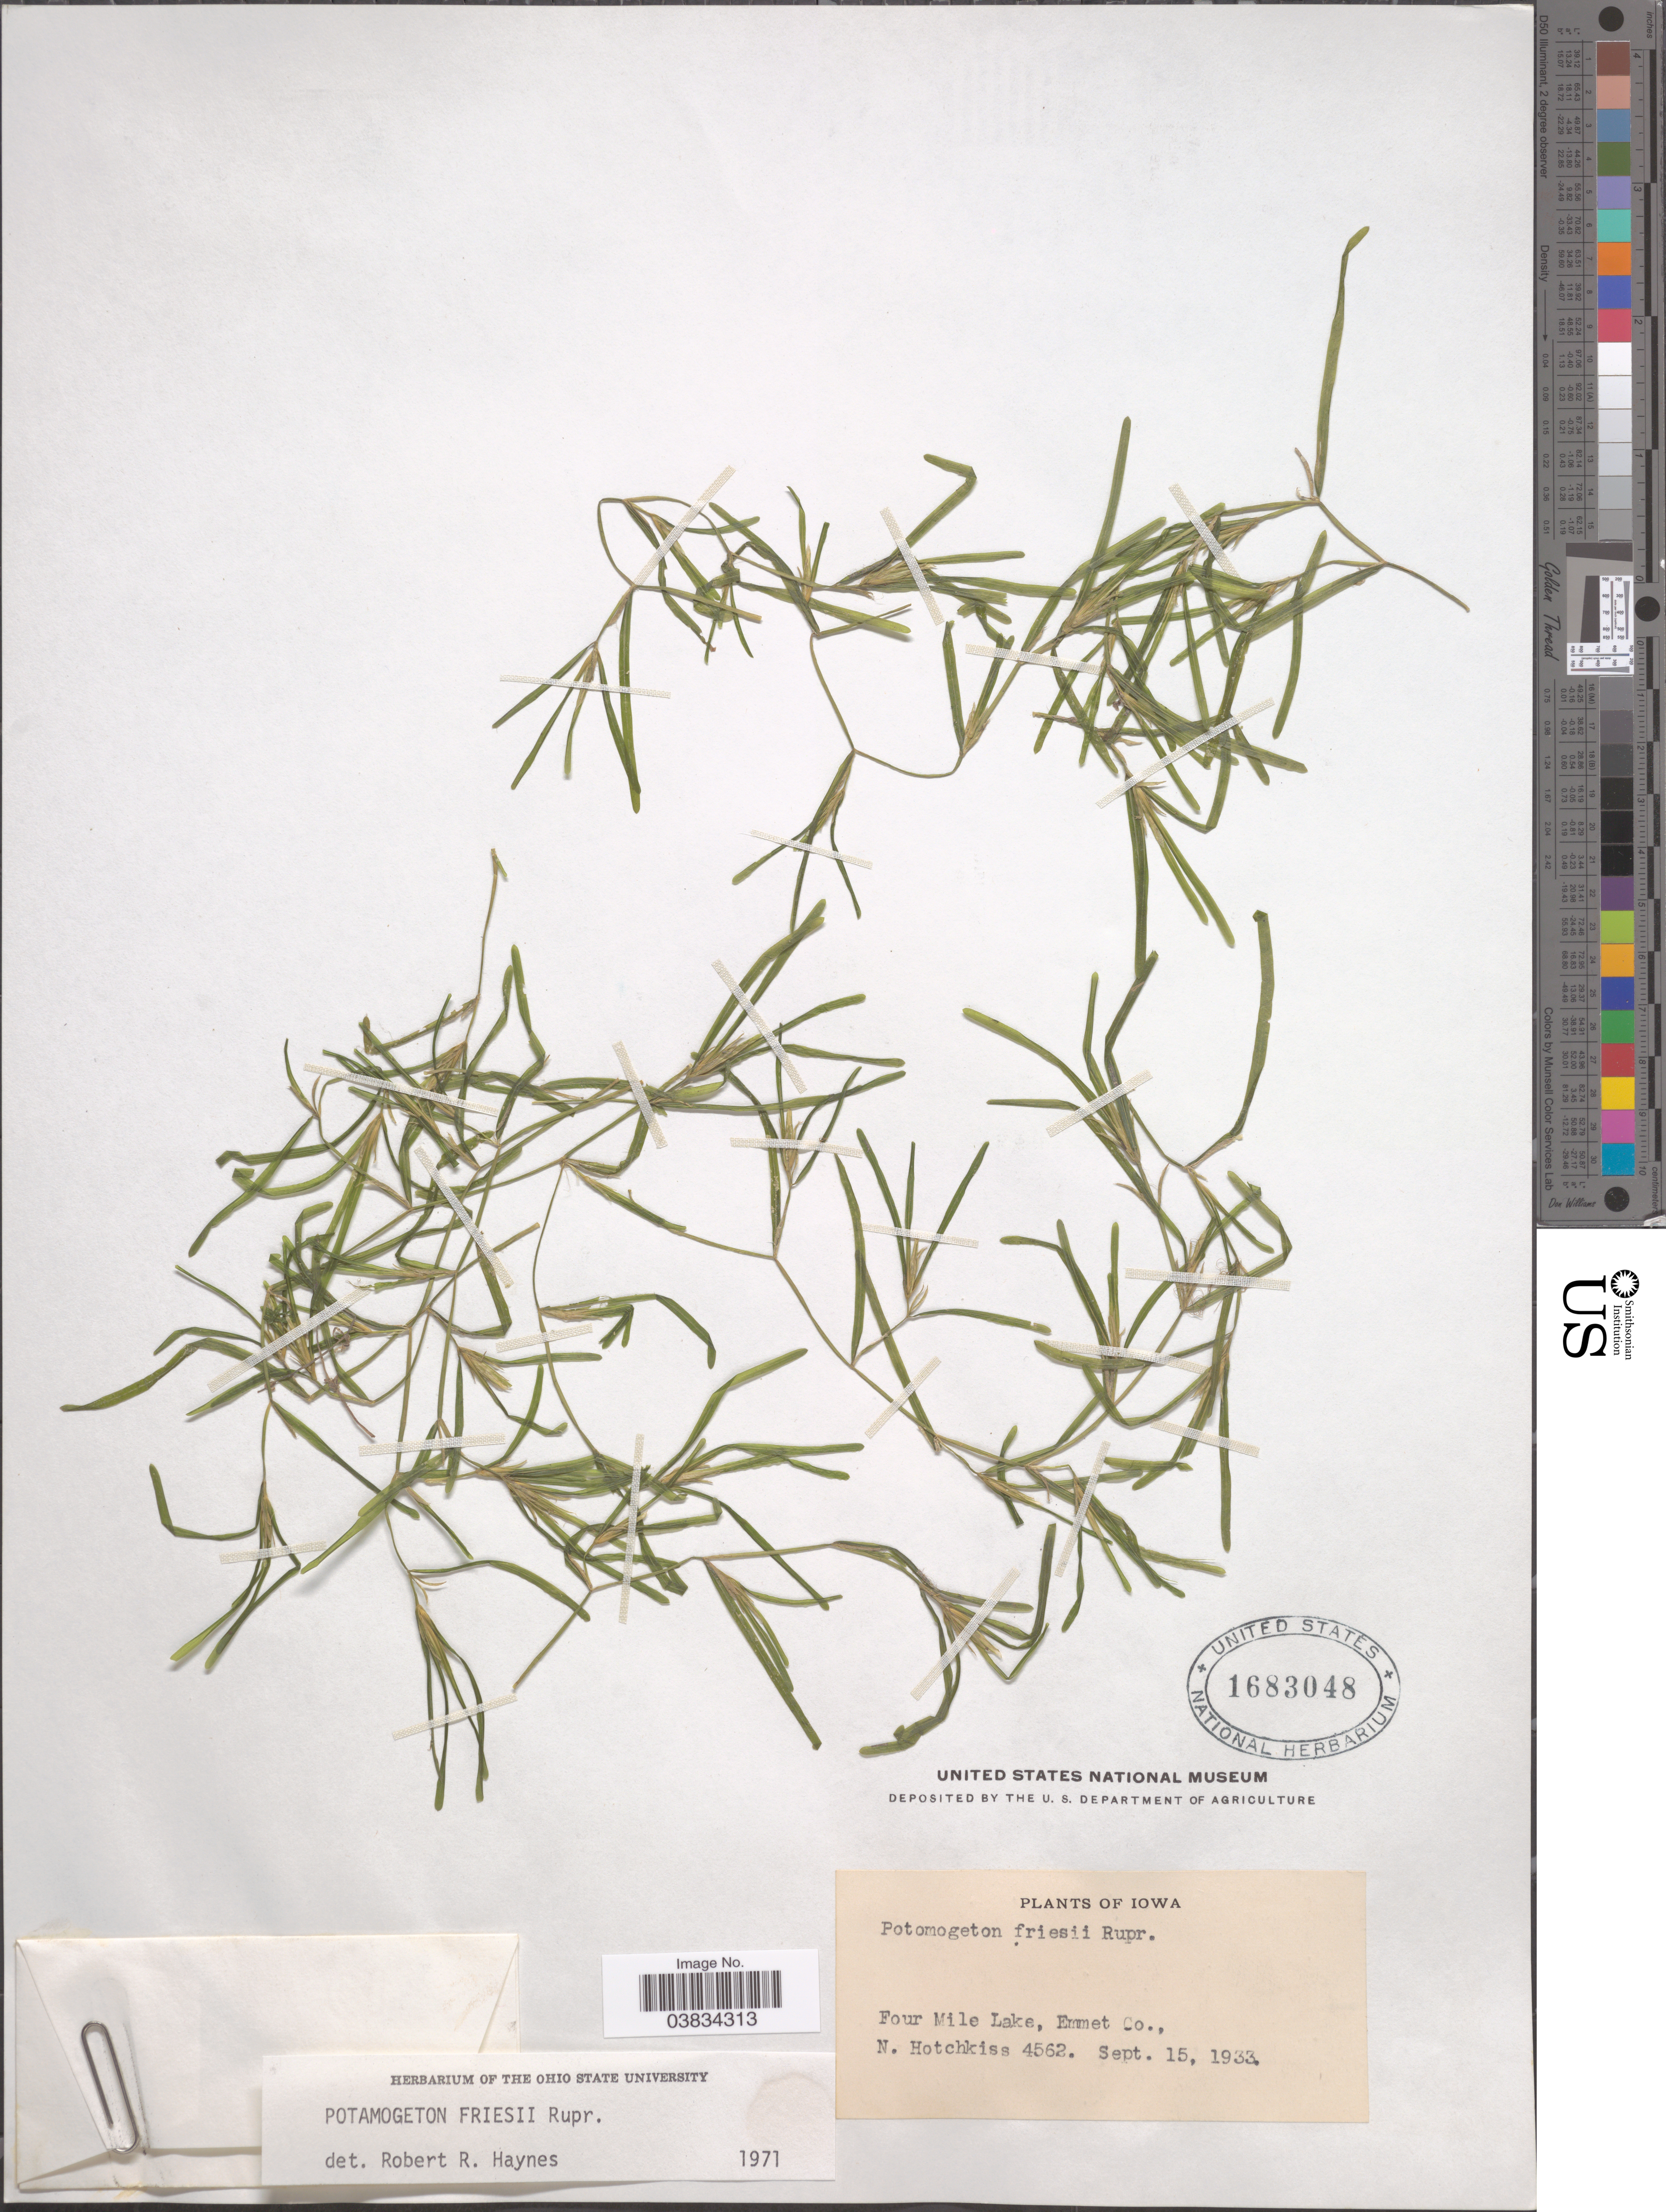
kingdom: Plantae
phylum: Tracheophyta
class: Liliopsida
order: Alismatales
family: Potamogetonaceae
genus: Potamogeton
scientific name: Potamogeton friesii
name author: Rupr.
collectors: N. Hotchkiss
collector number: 4562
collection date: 1933-09-15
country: United States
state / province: Iowa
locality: Four Mile Lake, Emmet Co.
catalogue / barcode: US 1683048